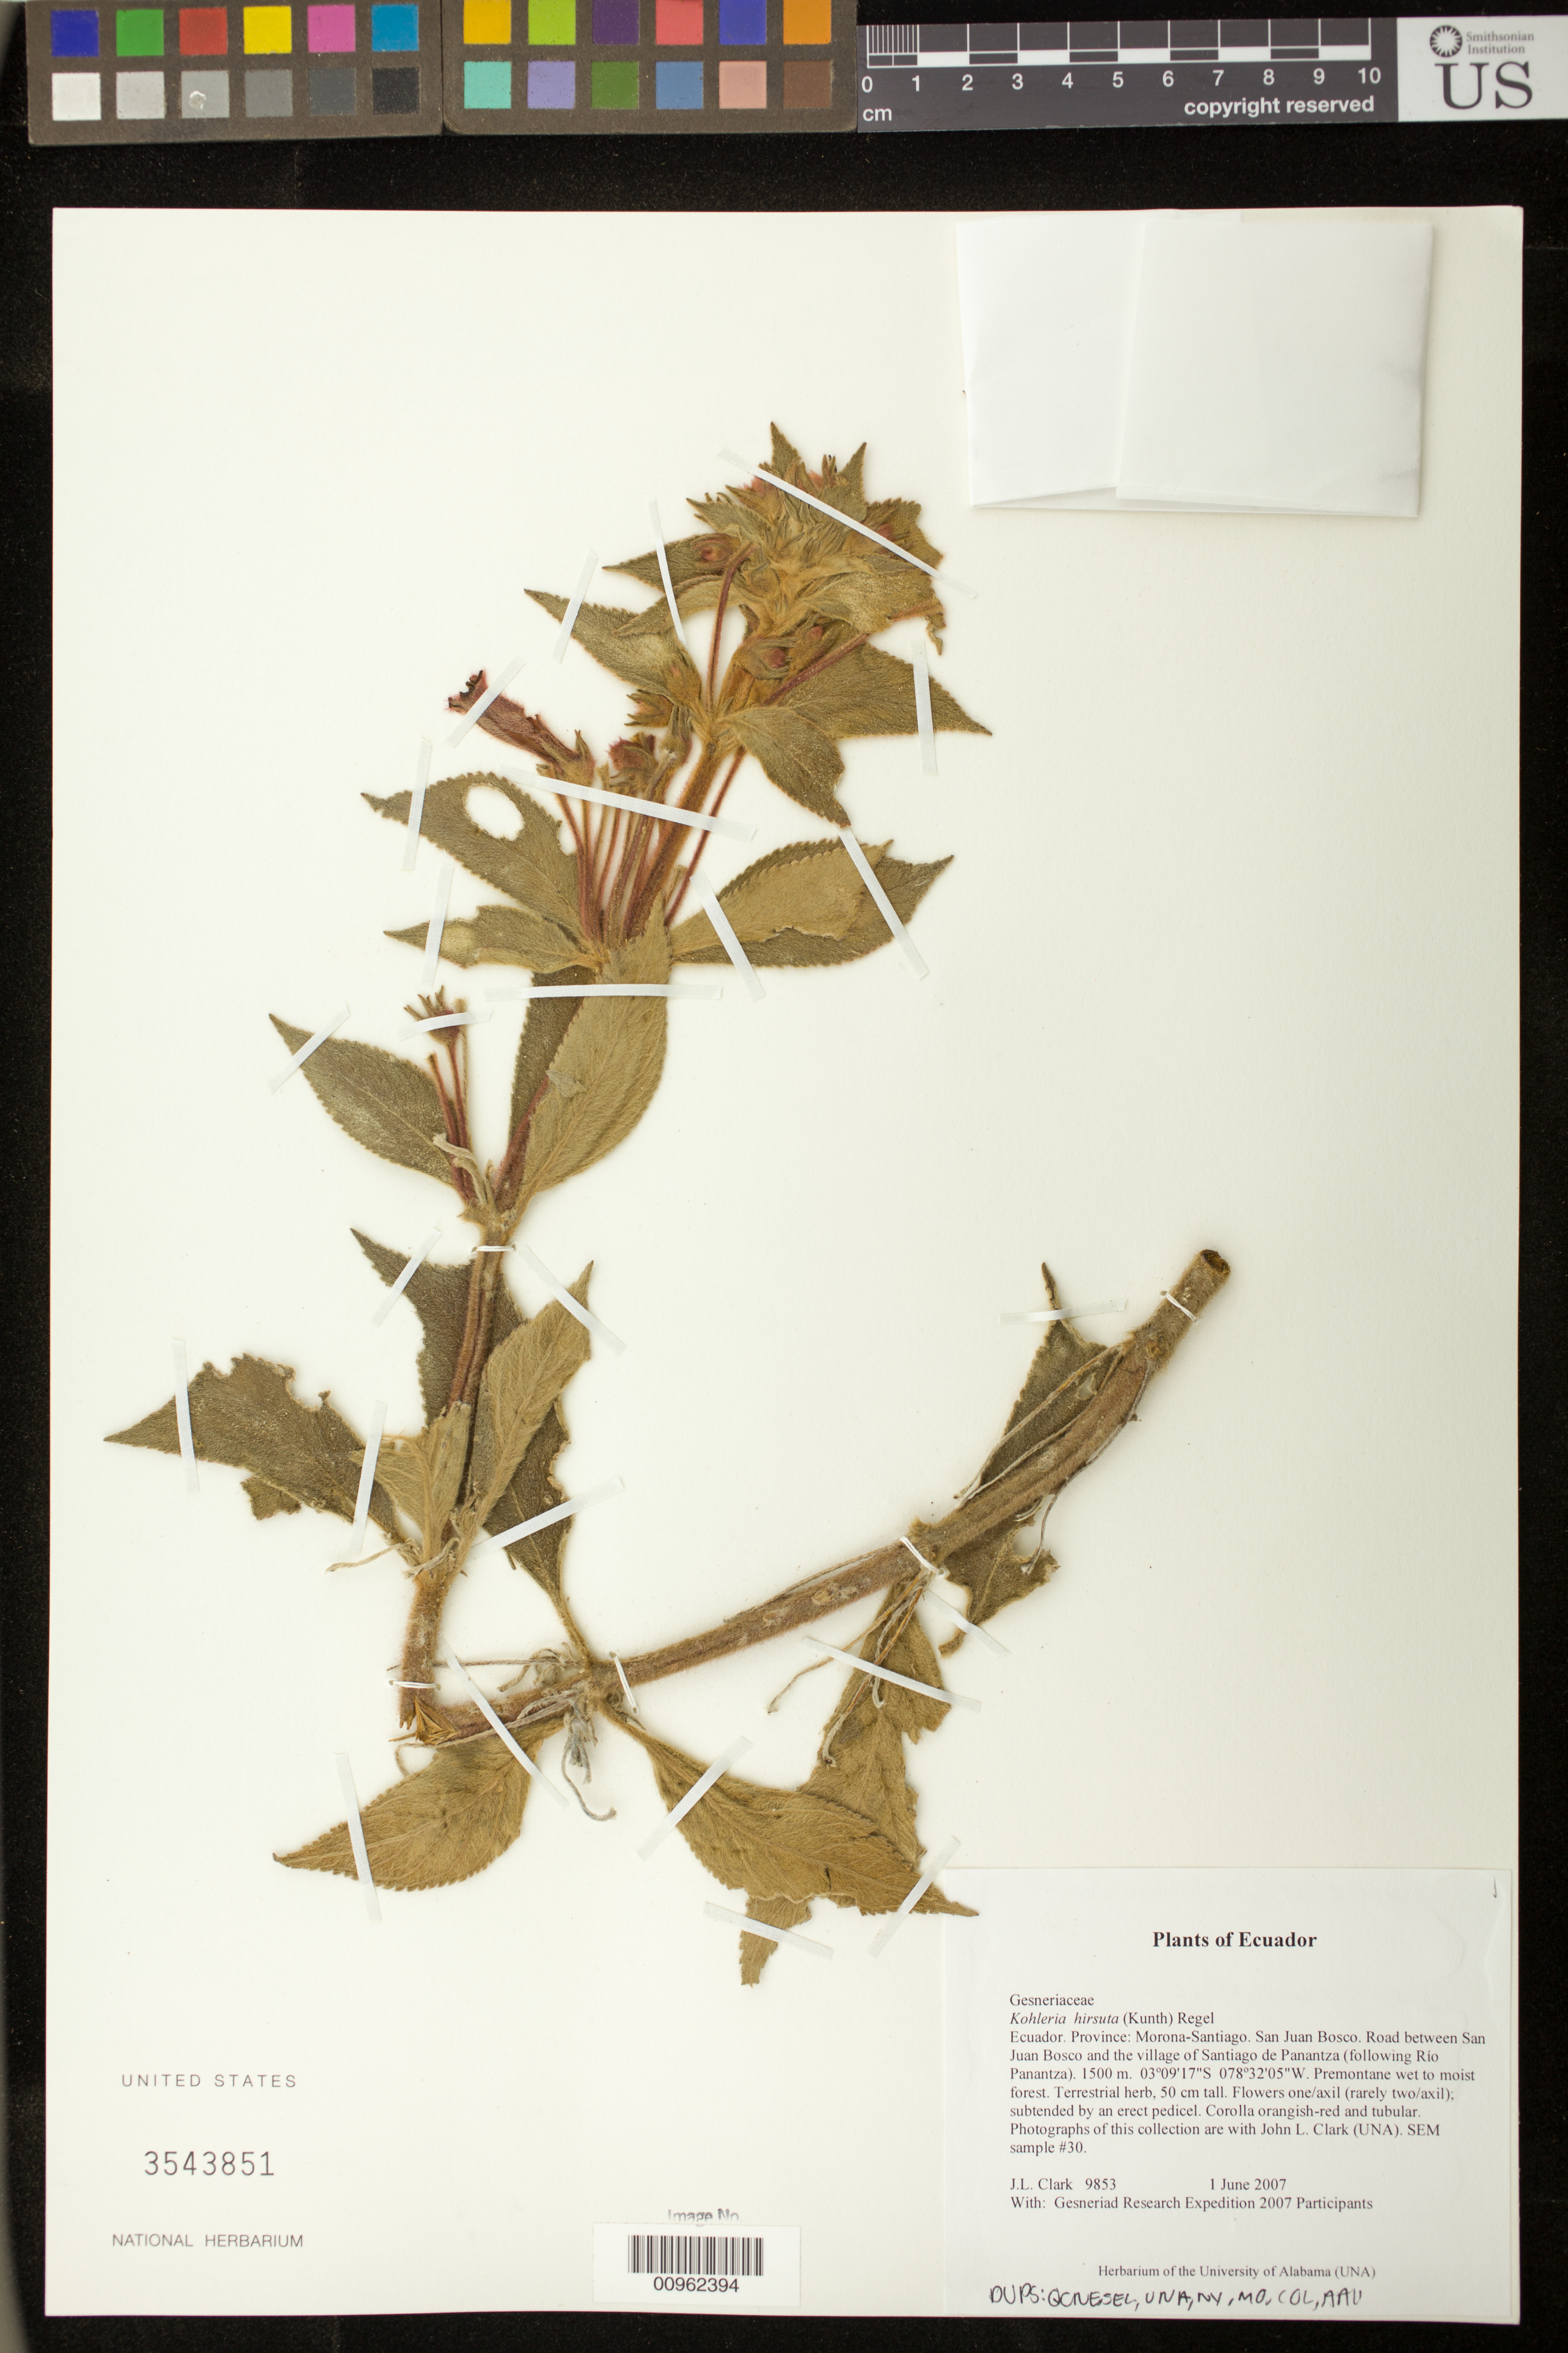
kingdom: Plantae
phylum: Tracheophyta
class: Magnoliopsida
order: Lamiales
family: Gesneriaceae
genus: Kohleria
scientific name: Kohleria hirsuta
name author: (Kunth) Regel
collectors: J. L. Clark & Gesneriad Research Expedition 2007 Participants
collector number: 9853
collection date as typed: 01 Jun 2007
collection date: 2007-06-01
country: Ecuador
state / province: Morona-Santiago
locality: San Juan Bosco. Road between San Juan Bosco and the village of Santiago de Panantza (following Río Panantza)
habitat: Premontane wet to moist forest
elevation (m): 1500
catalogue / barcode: US 3453851